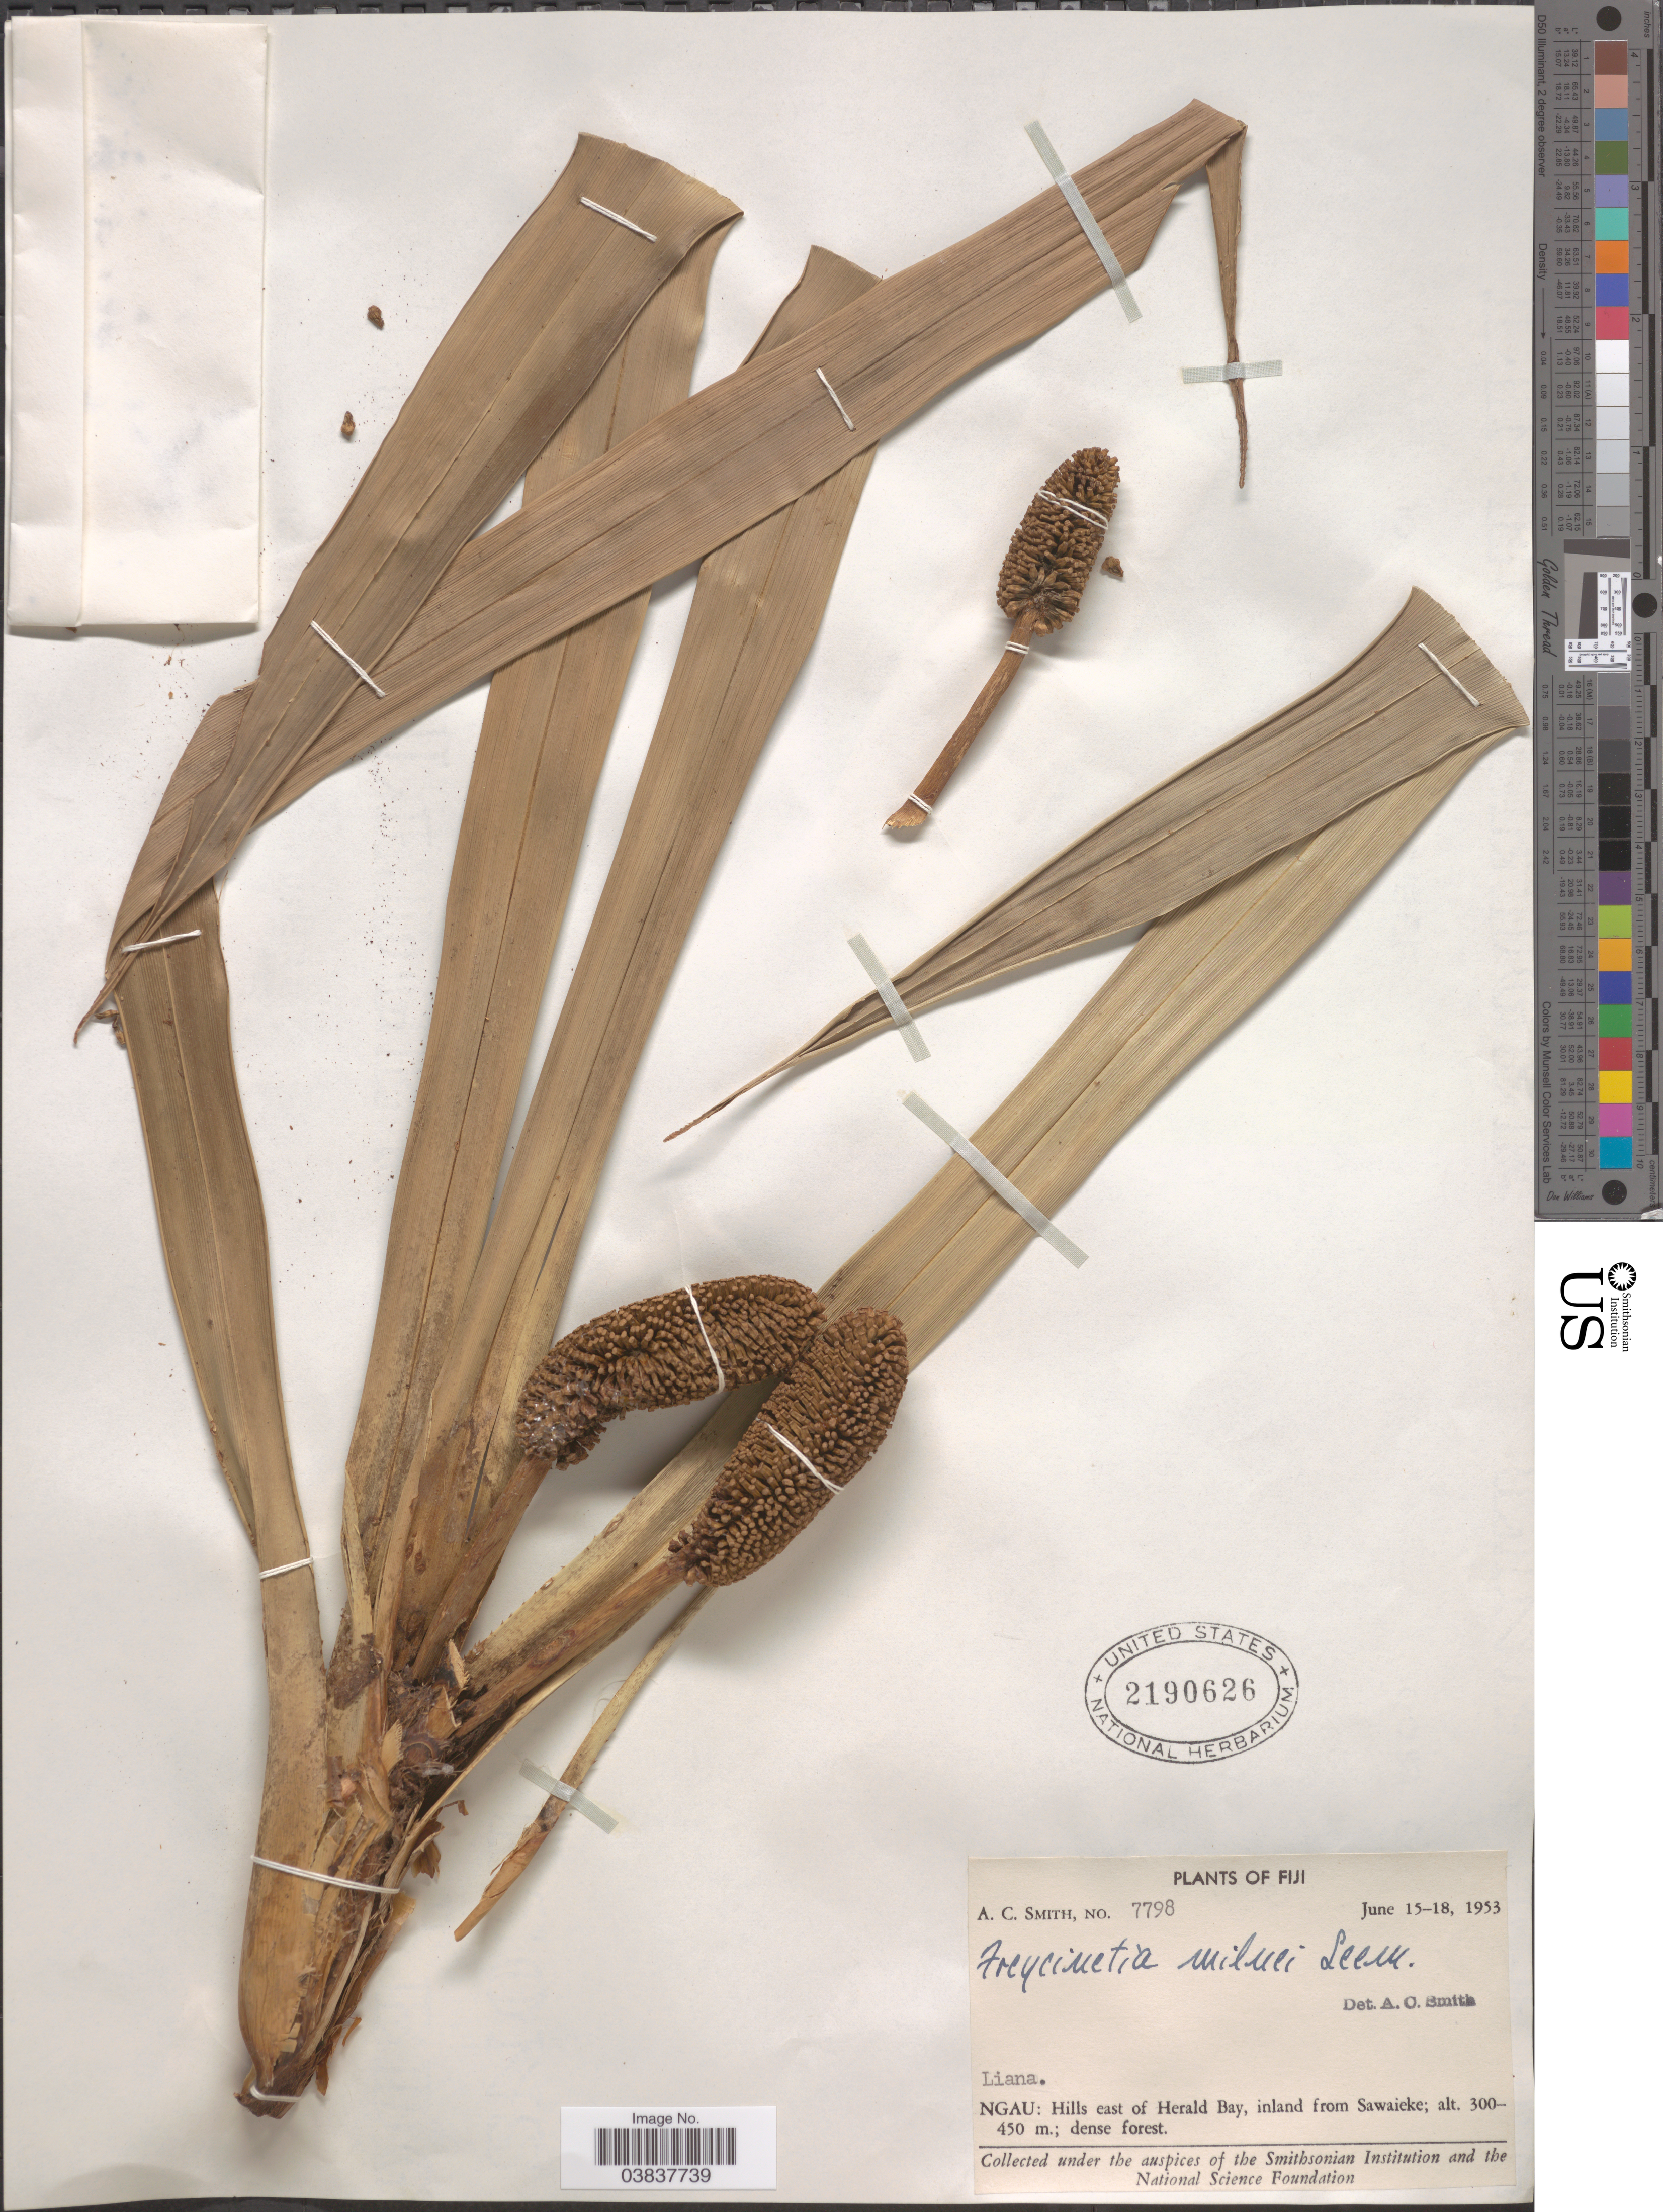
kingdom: Plantae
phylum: Tracheophyta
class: Liliopsida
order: Pandanales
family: Pandanaceae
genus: Freycinetia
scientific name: Freycinetia milnei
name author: Seem.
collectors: A. C. Smith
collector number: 7798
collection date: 1953-06-15/1953-06-18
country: Fiji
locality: Ngau: Hills east of Herald Bay, inland from Sawaieke.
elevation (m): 300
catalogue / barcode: US 2190626